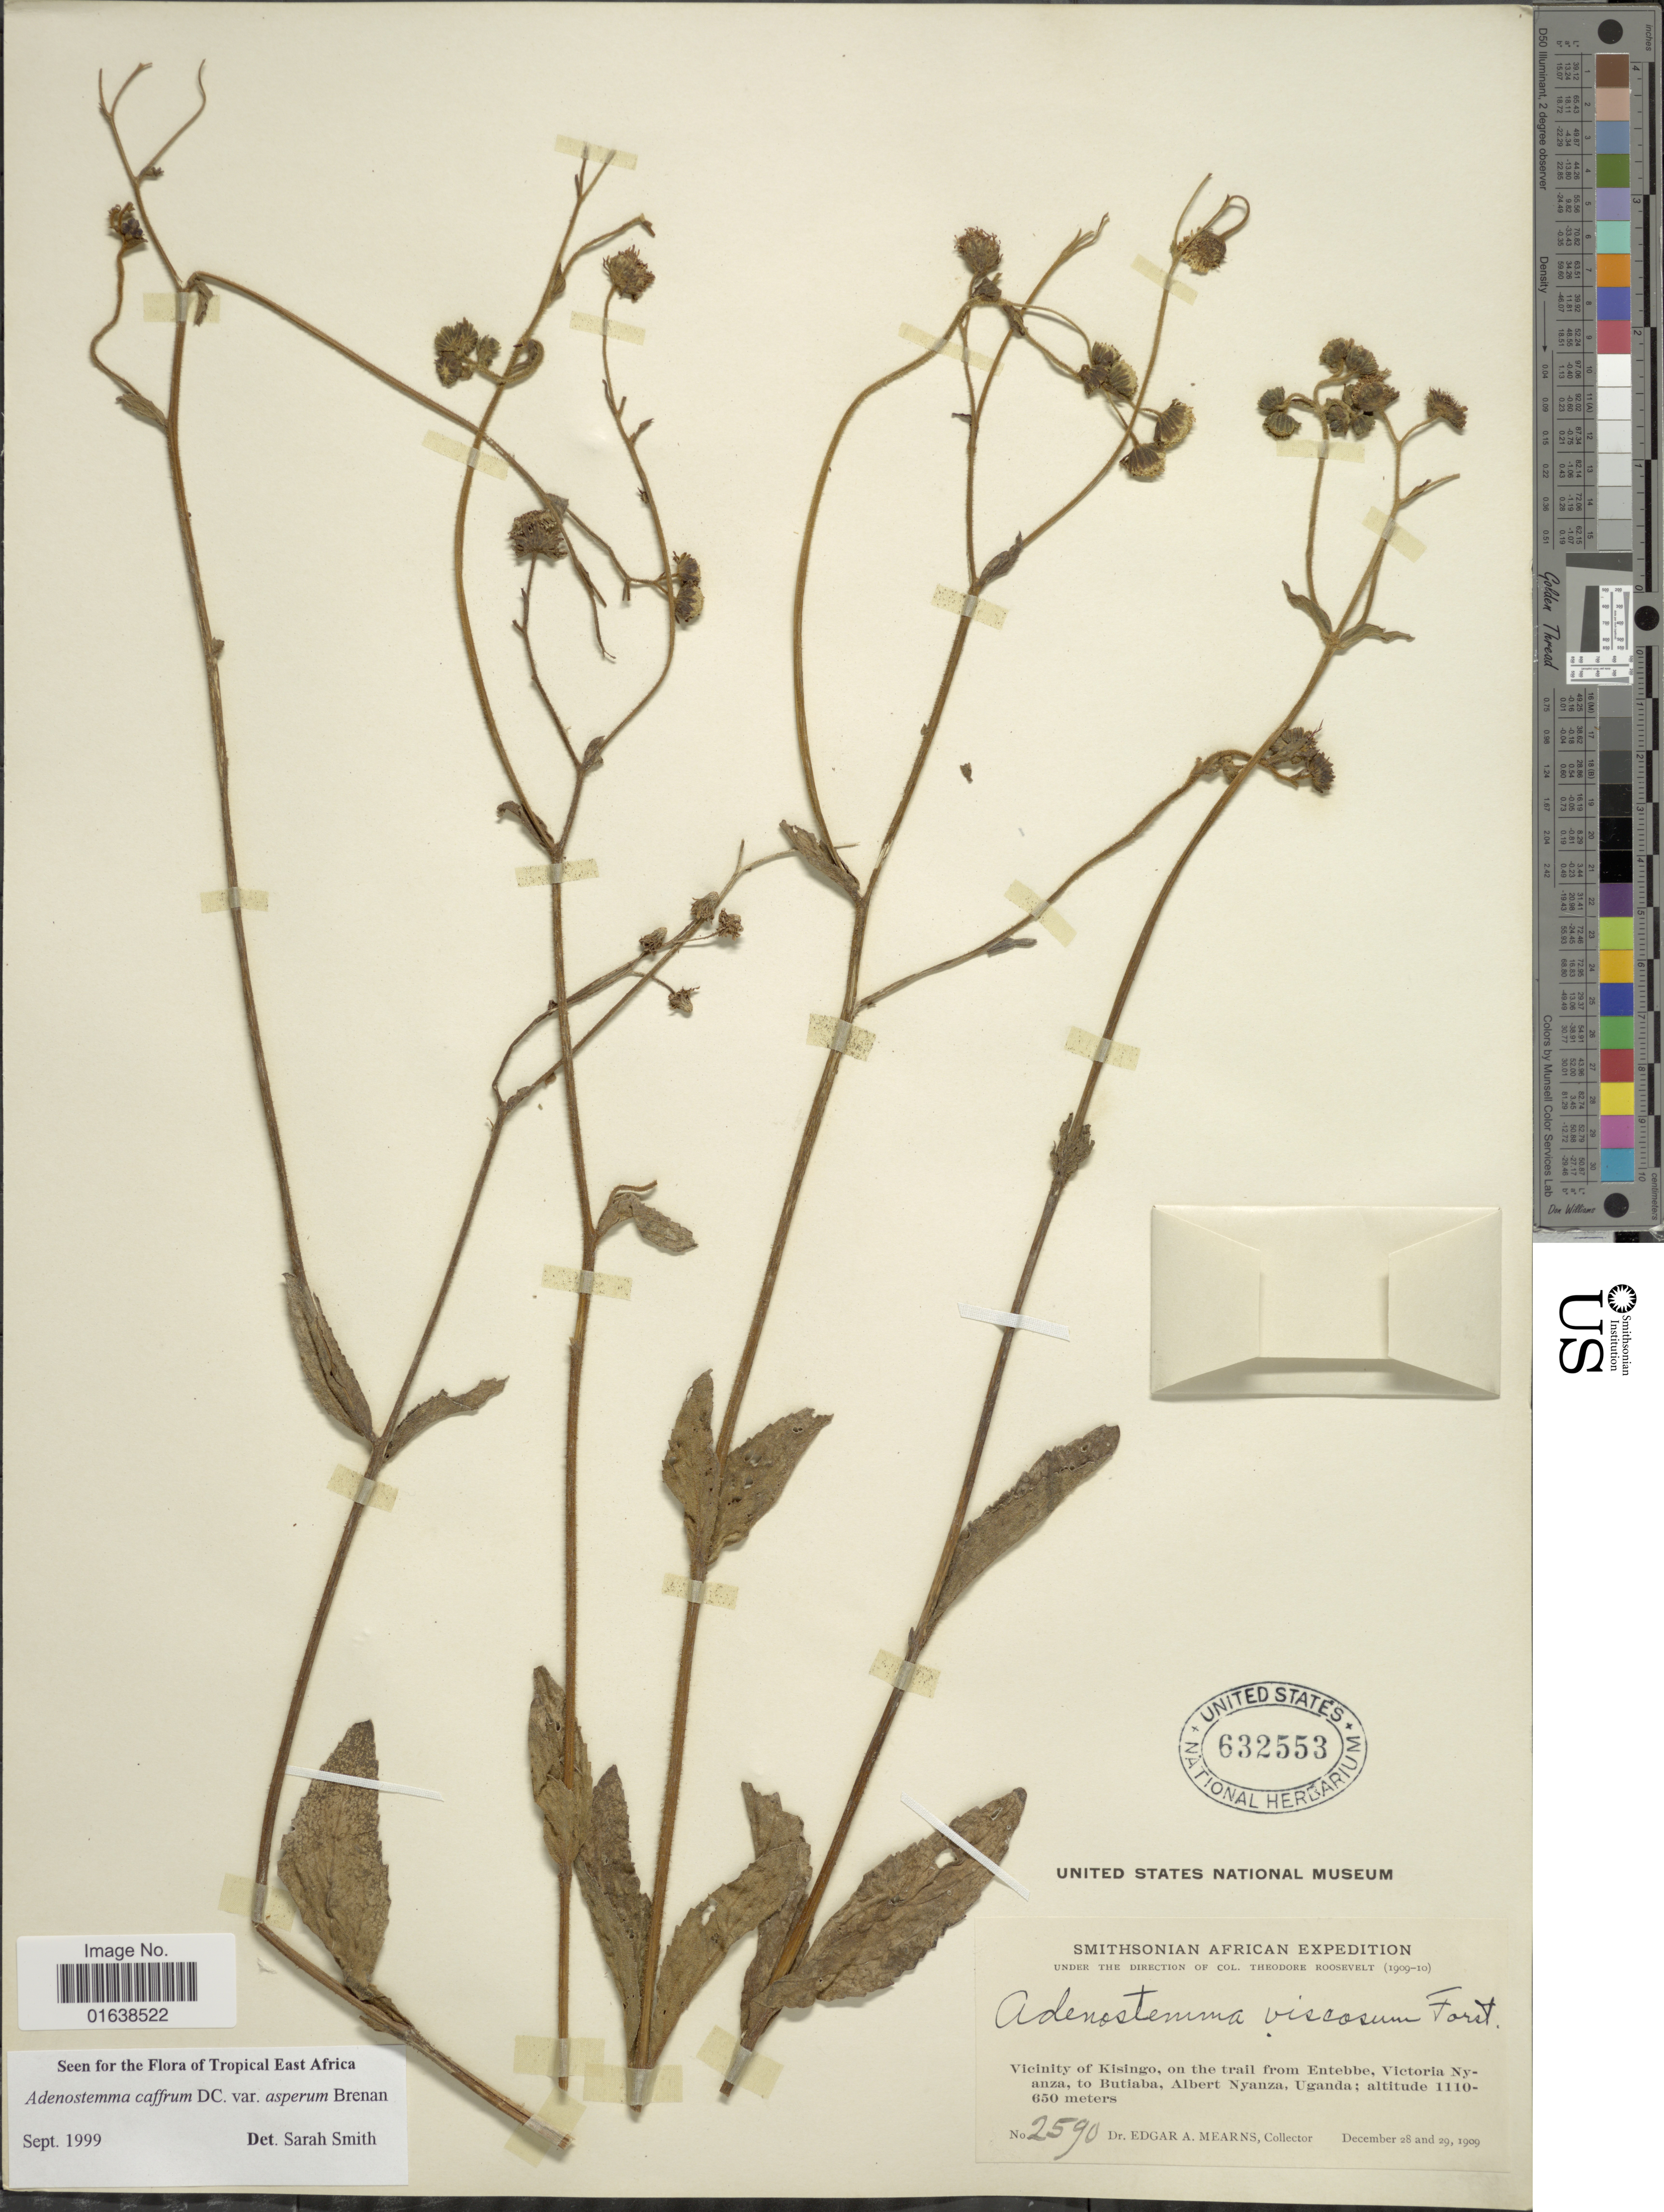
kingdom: Plantae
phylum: Tracheophyta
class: Magnoliopsida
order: Asterales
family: Asteraceae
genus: Adenostemma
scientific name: Adenostemma caffrum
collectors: E. A. Mearns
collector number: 2590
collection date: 1909-12-20/1909-12-29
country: Uganda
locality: African. Vicinity of Kisingo, on the trail from Entebbe, Victoria Nyanza, to Butiaba, Albert Nyanza, Uganda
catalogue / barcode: US 632553